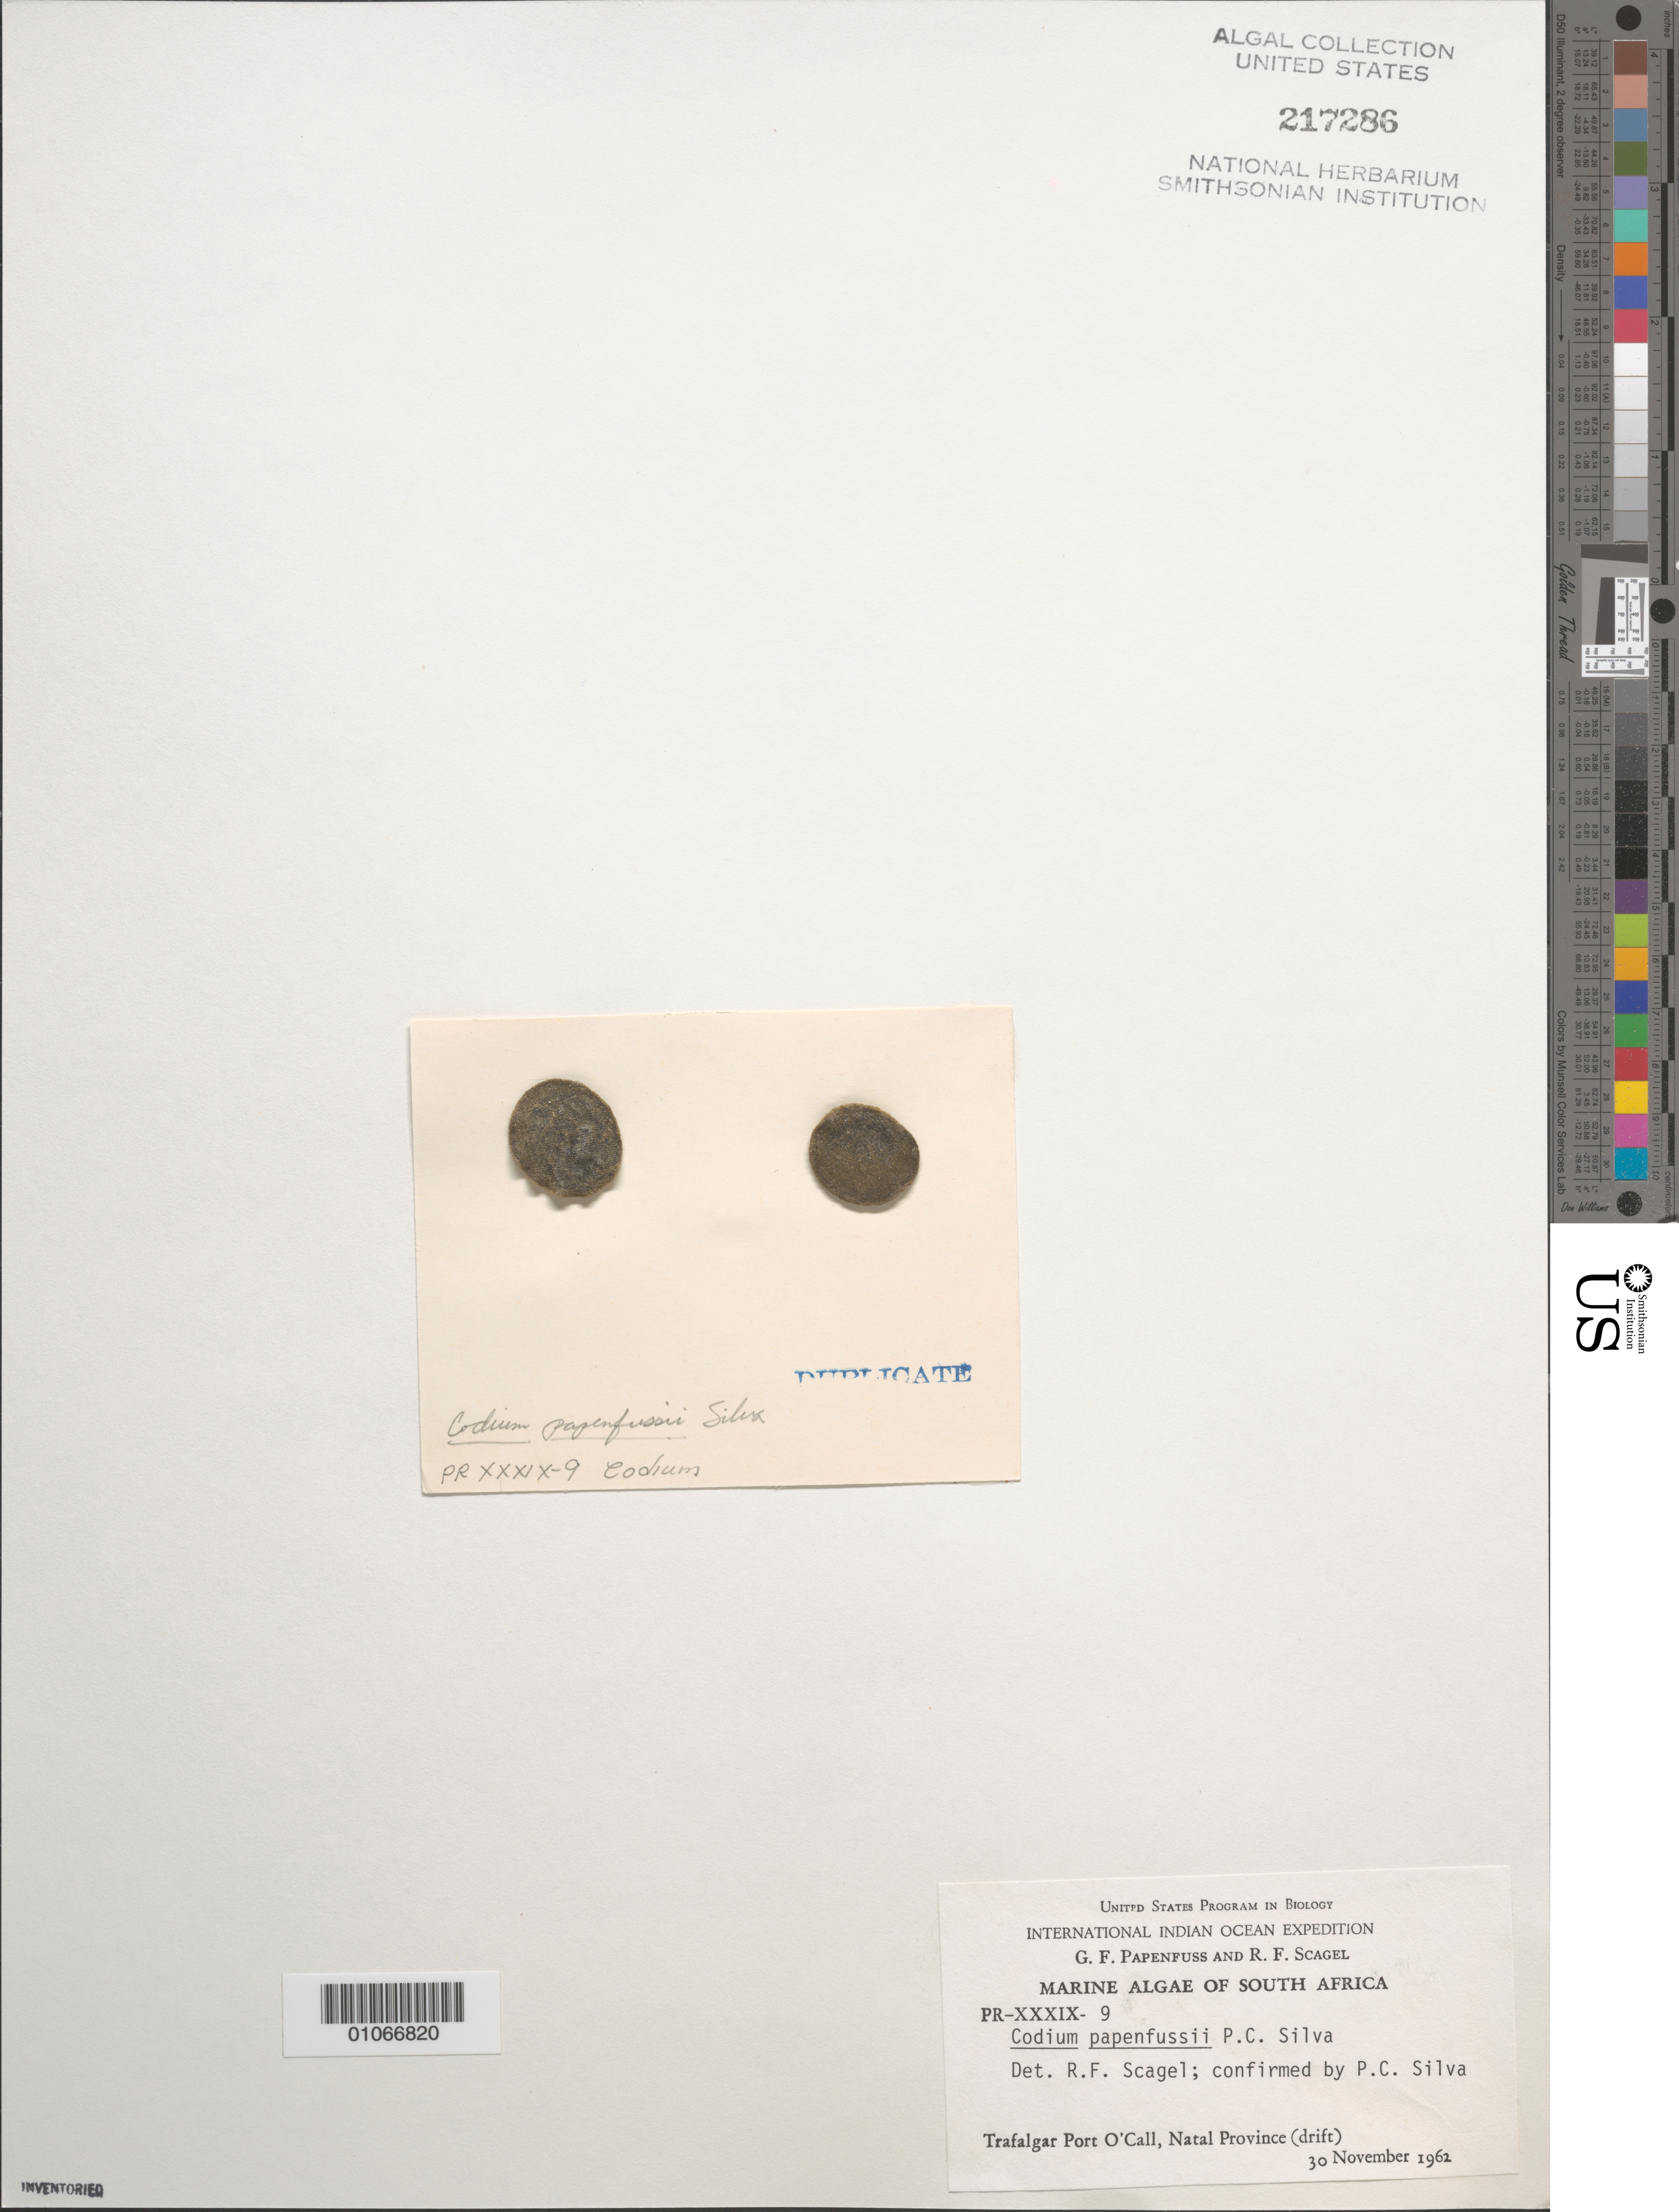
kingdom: Plantae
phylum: Chlorophyta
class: Ulvophyceae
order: Bryopsidales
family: Codiaceae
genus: Codium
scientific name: Codium papenfussii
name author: P.C. Silva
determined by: Scagel, R. F.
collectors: G. Papenfuss & R. F. Scagel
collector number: PR-XXXIX-9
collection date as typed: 30 Nov 1962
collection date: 1962-11-30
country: South Africa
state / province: KwaZulu-Natal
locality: Trafalgar Port O'Call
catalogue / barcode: US 217286